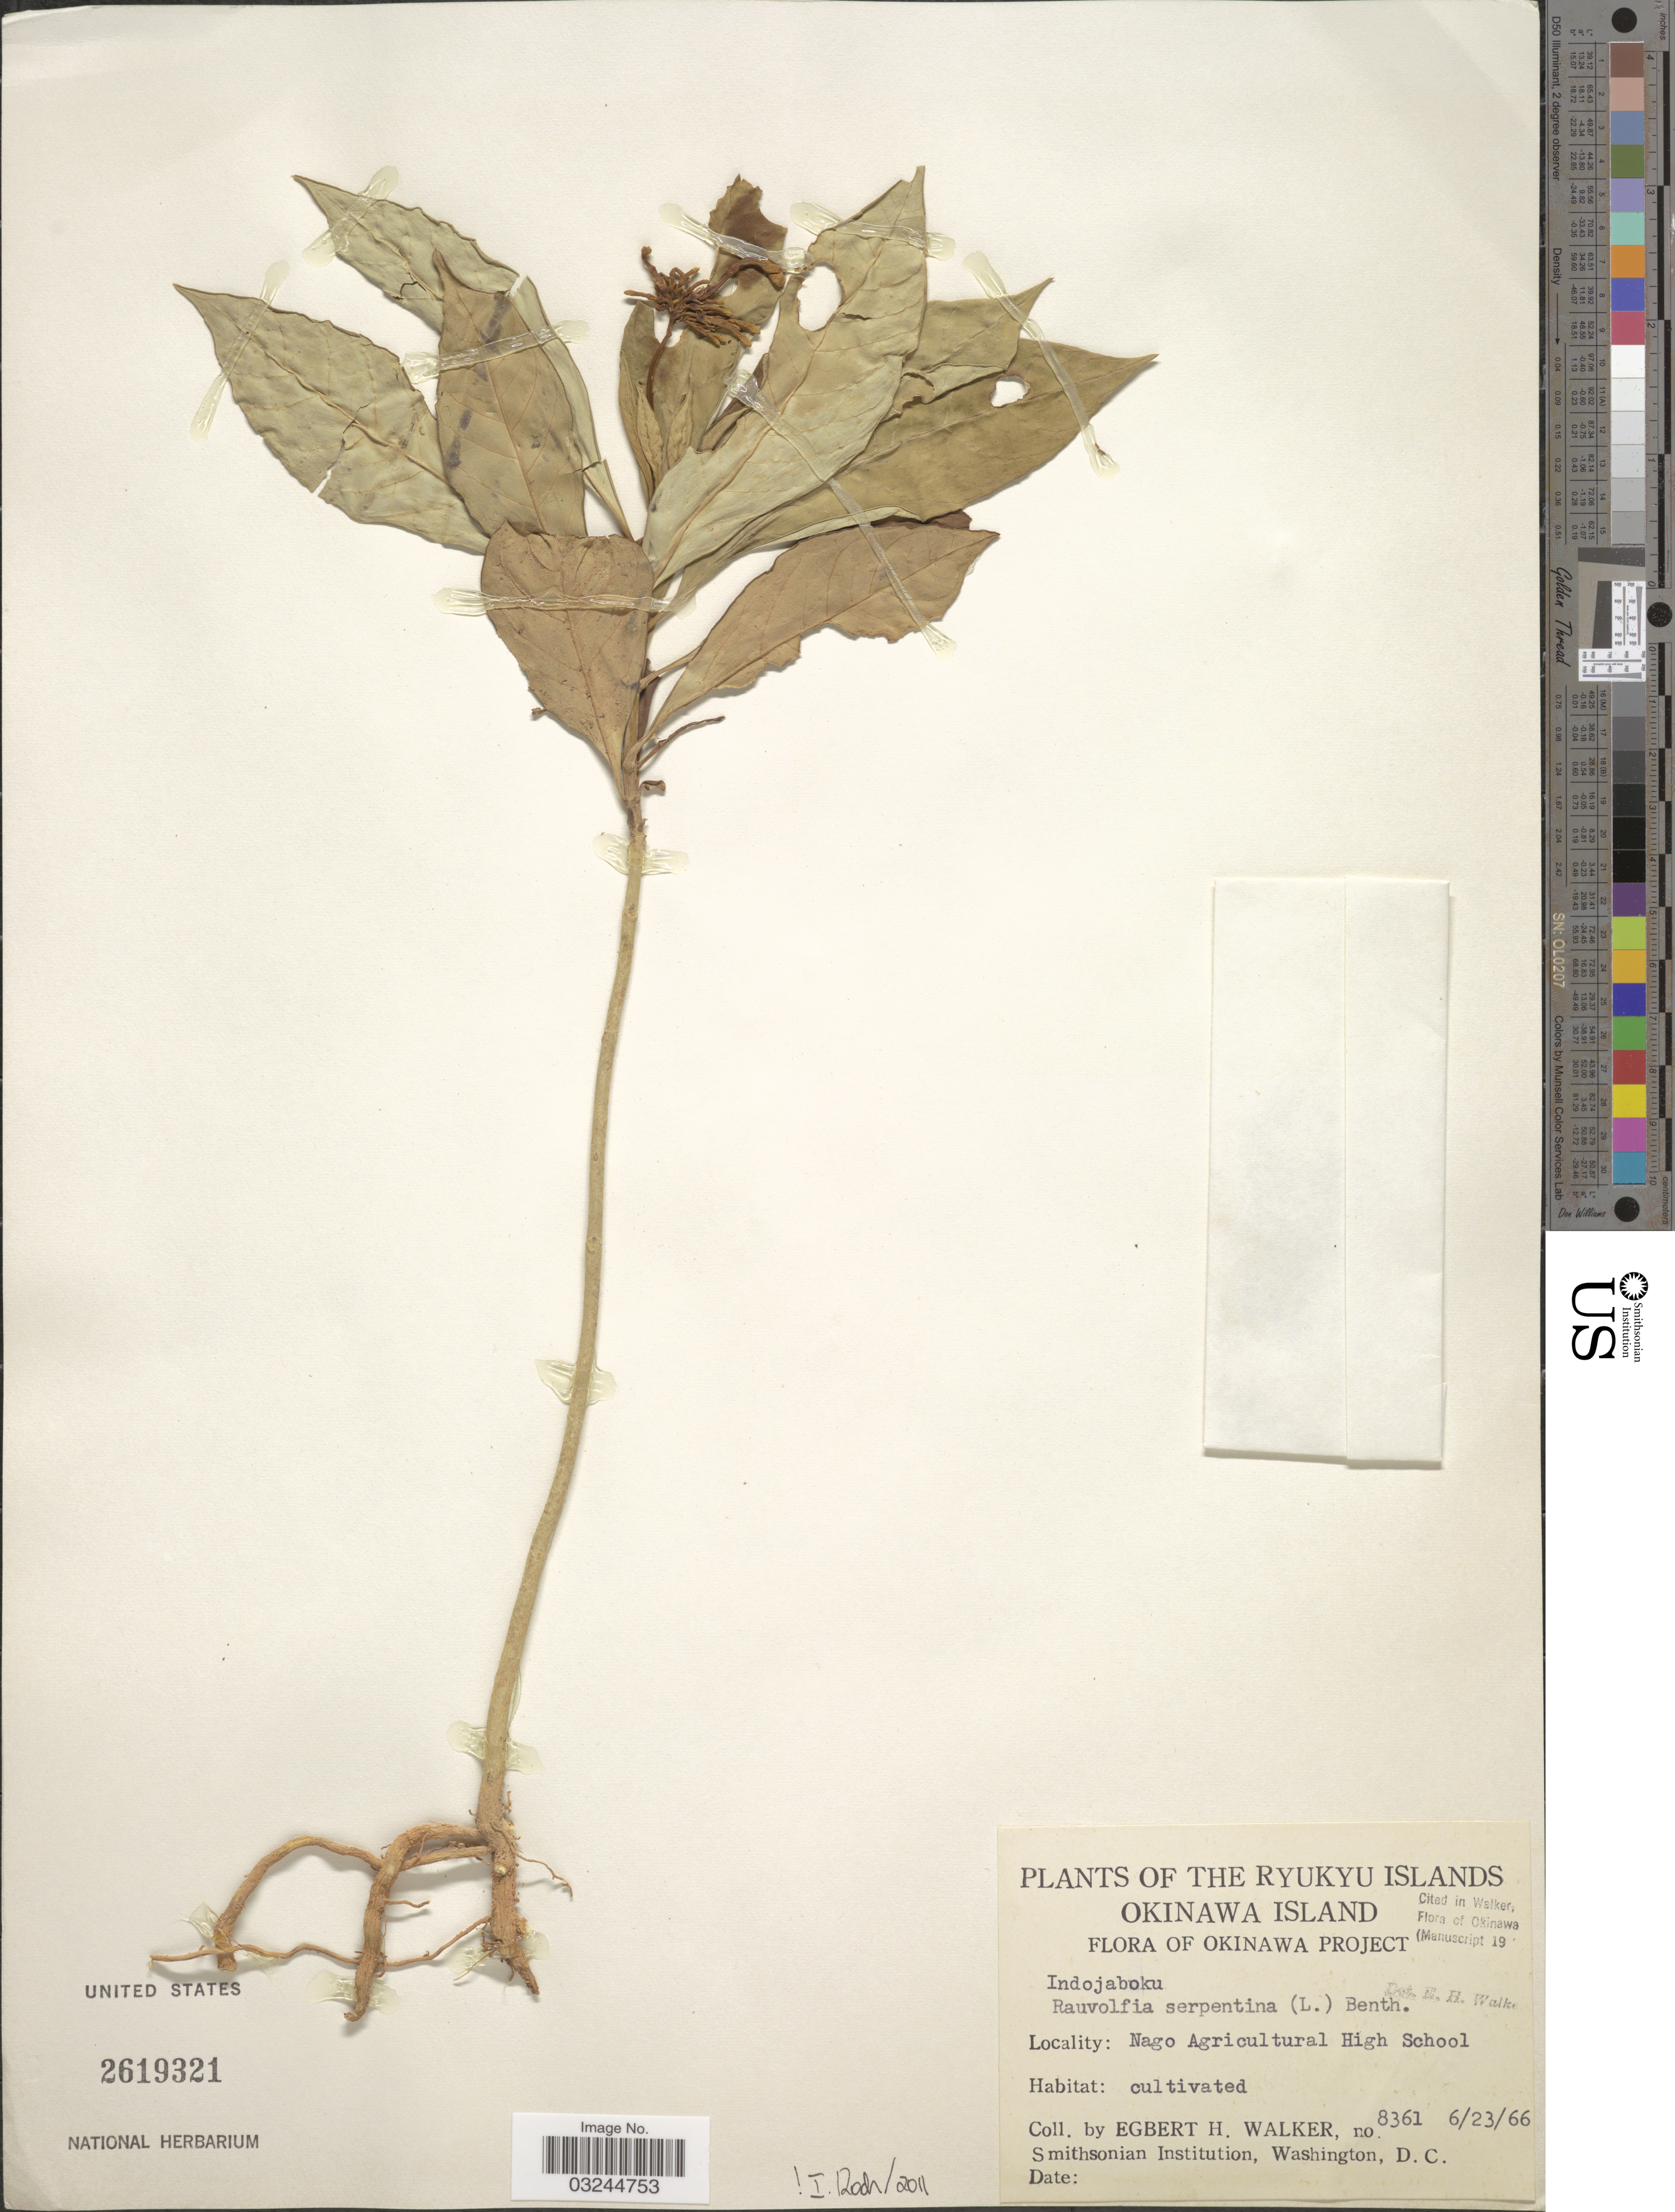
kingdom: Plantae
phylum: Tracheophyta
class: Magnoliopsida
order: Gentianales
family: Apocynaceae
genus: Rauvolfia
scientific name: Rauvolfia serpentina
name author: Benth. ex Kurz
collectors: E. H. Walker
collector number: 8361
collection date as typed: Transcribed d/m/y: 23/6/66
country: Japan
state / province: Okinawa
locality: The Ryukyu Islands. Okinawa Island. Nago Agricultrual High School.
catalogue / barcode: US 2619321